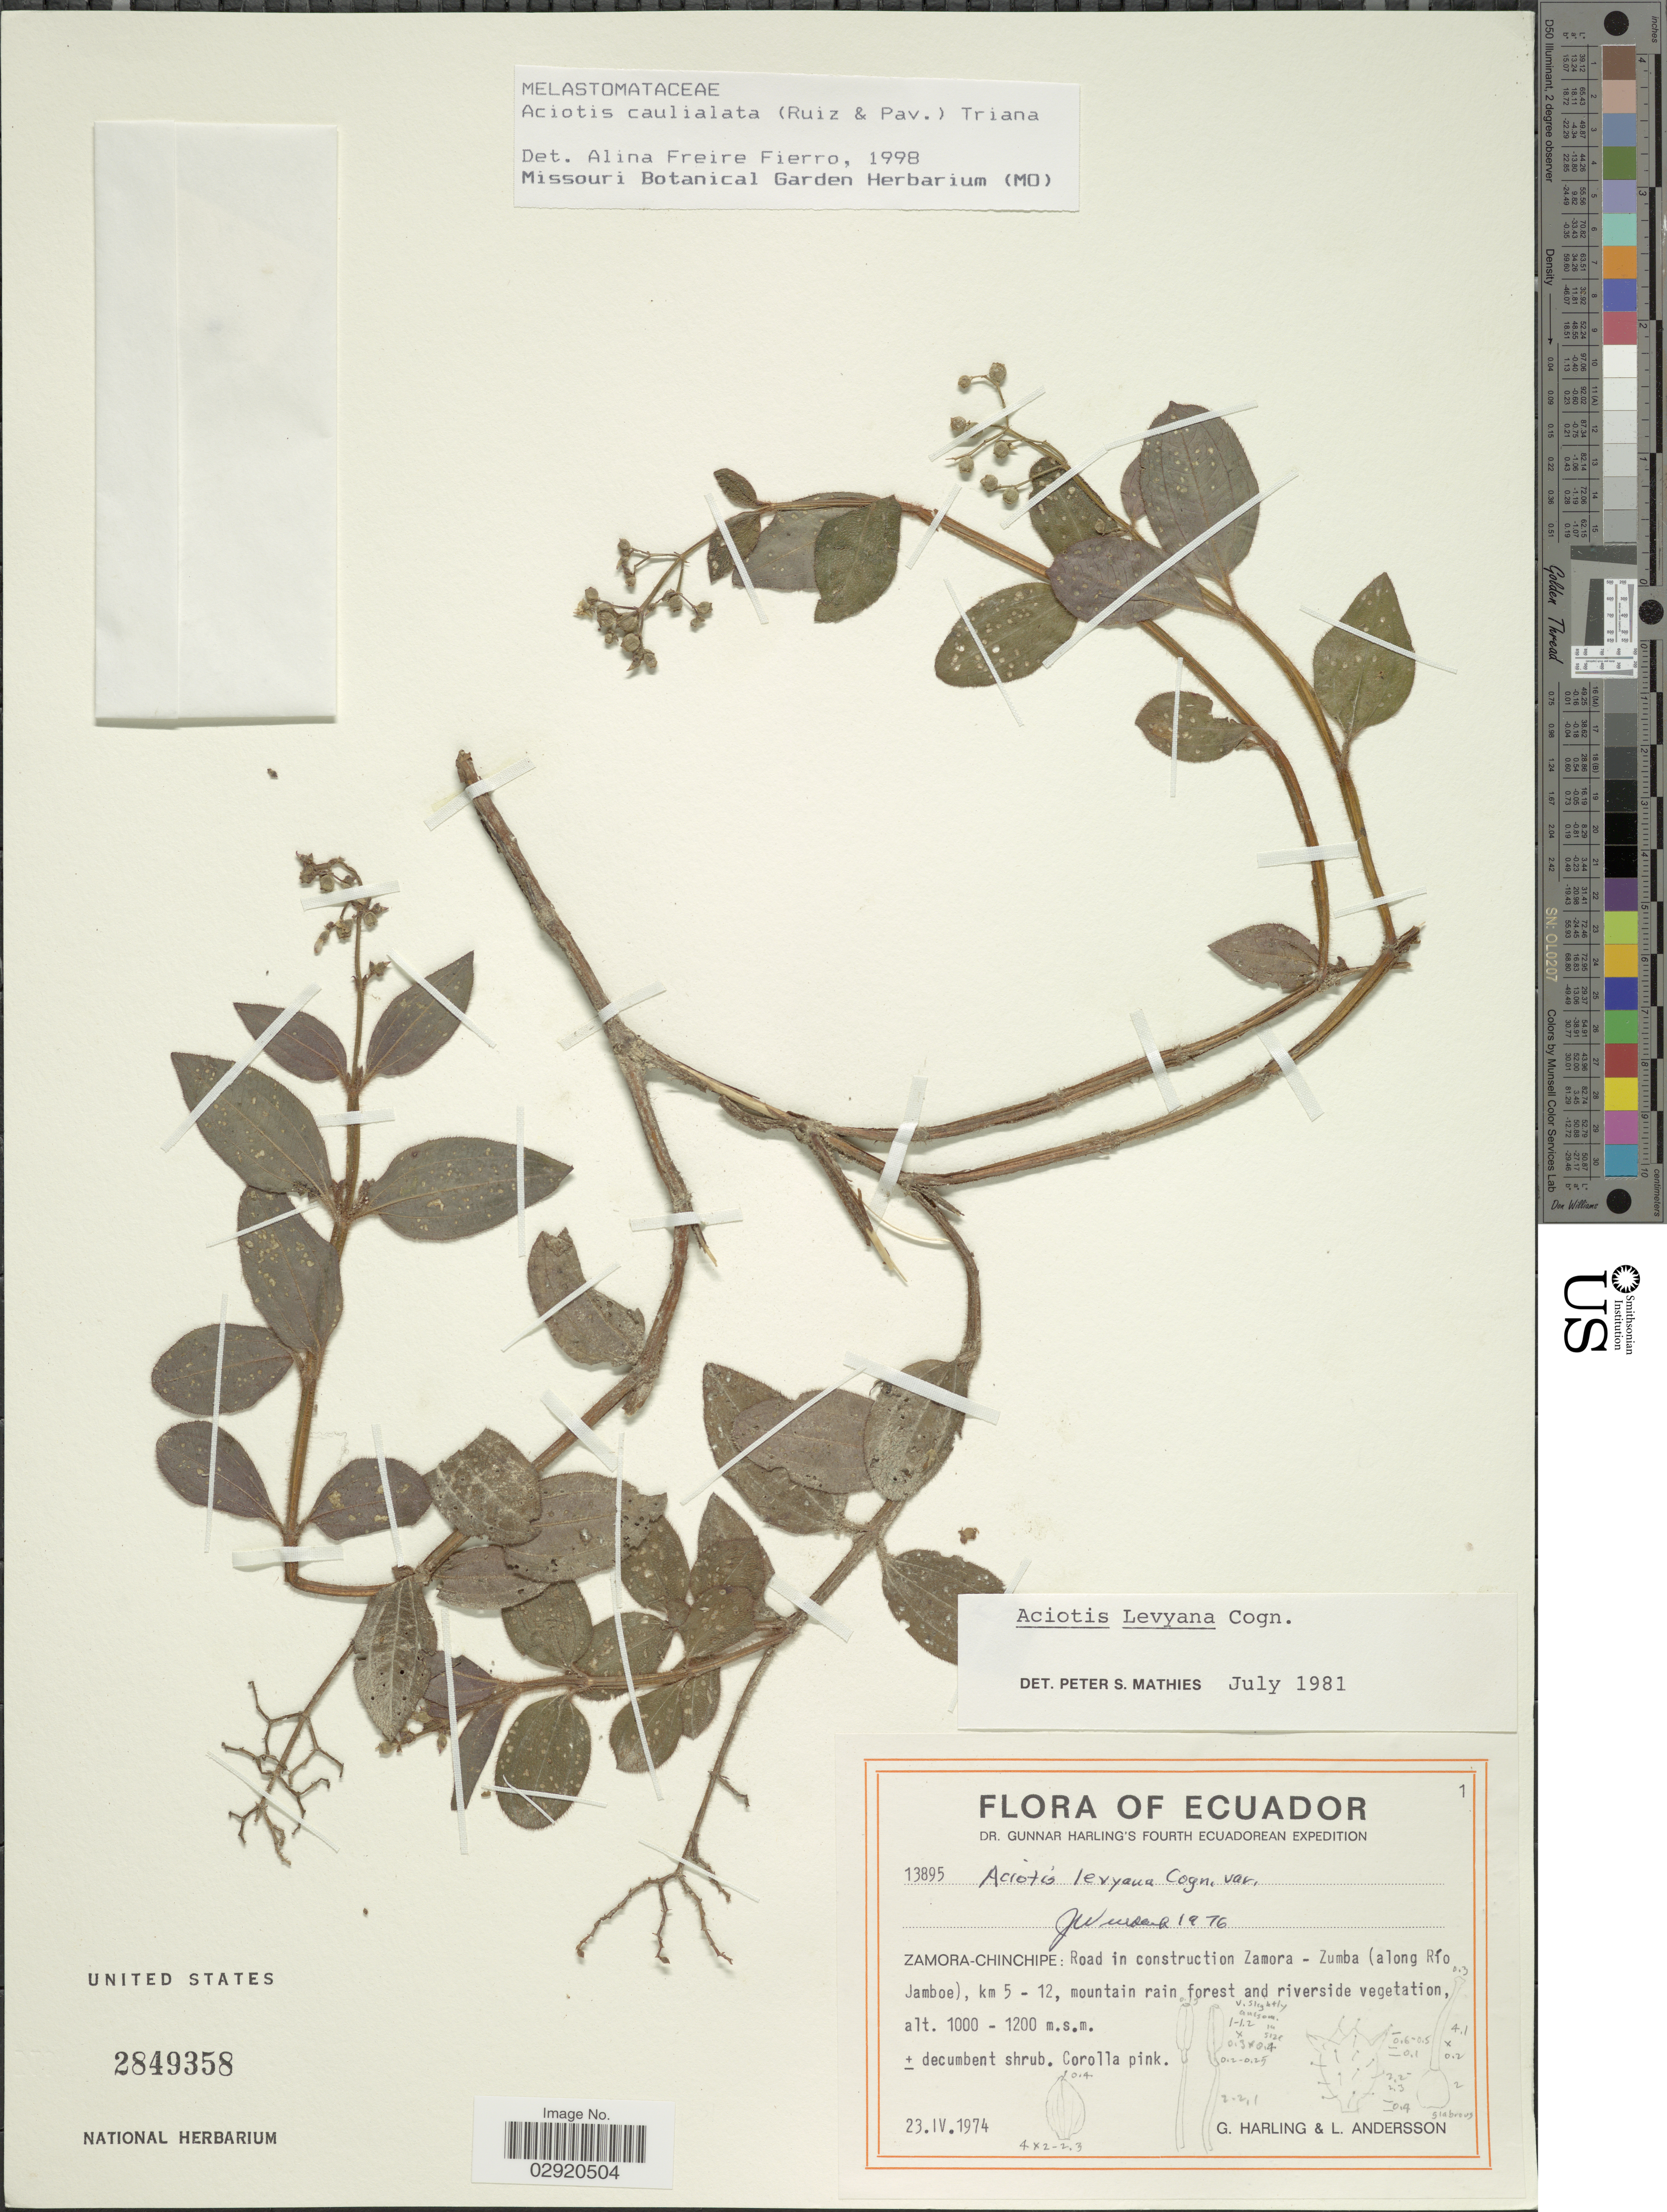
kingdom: Plantae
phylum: Tracheophyta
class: Magnoliopsida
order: Myrtales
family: Melastomataceae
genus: Aciotis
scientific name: Aciotis rubricaulis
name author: (Mart. ex DC.) Triana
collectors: G. Harling & L. Andersson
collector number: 13895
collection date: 1974-04-23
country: Ecuador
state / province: Zamora-Chinchipe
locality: Road in construction Zamora - Zumba (along Río Jamboe), km 5 -12.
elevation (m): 1000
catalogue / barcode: US 2849358